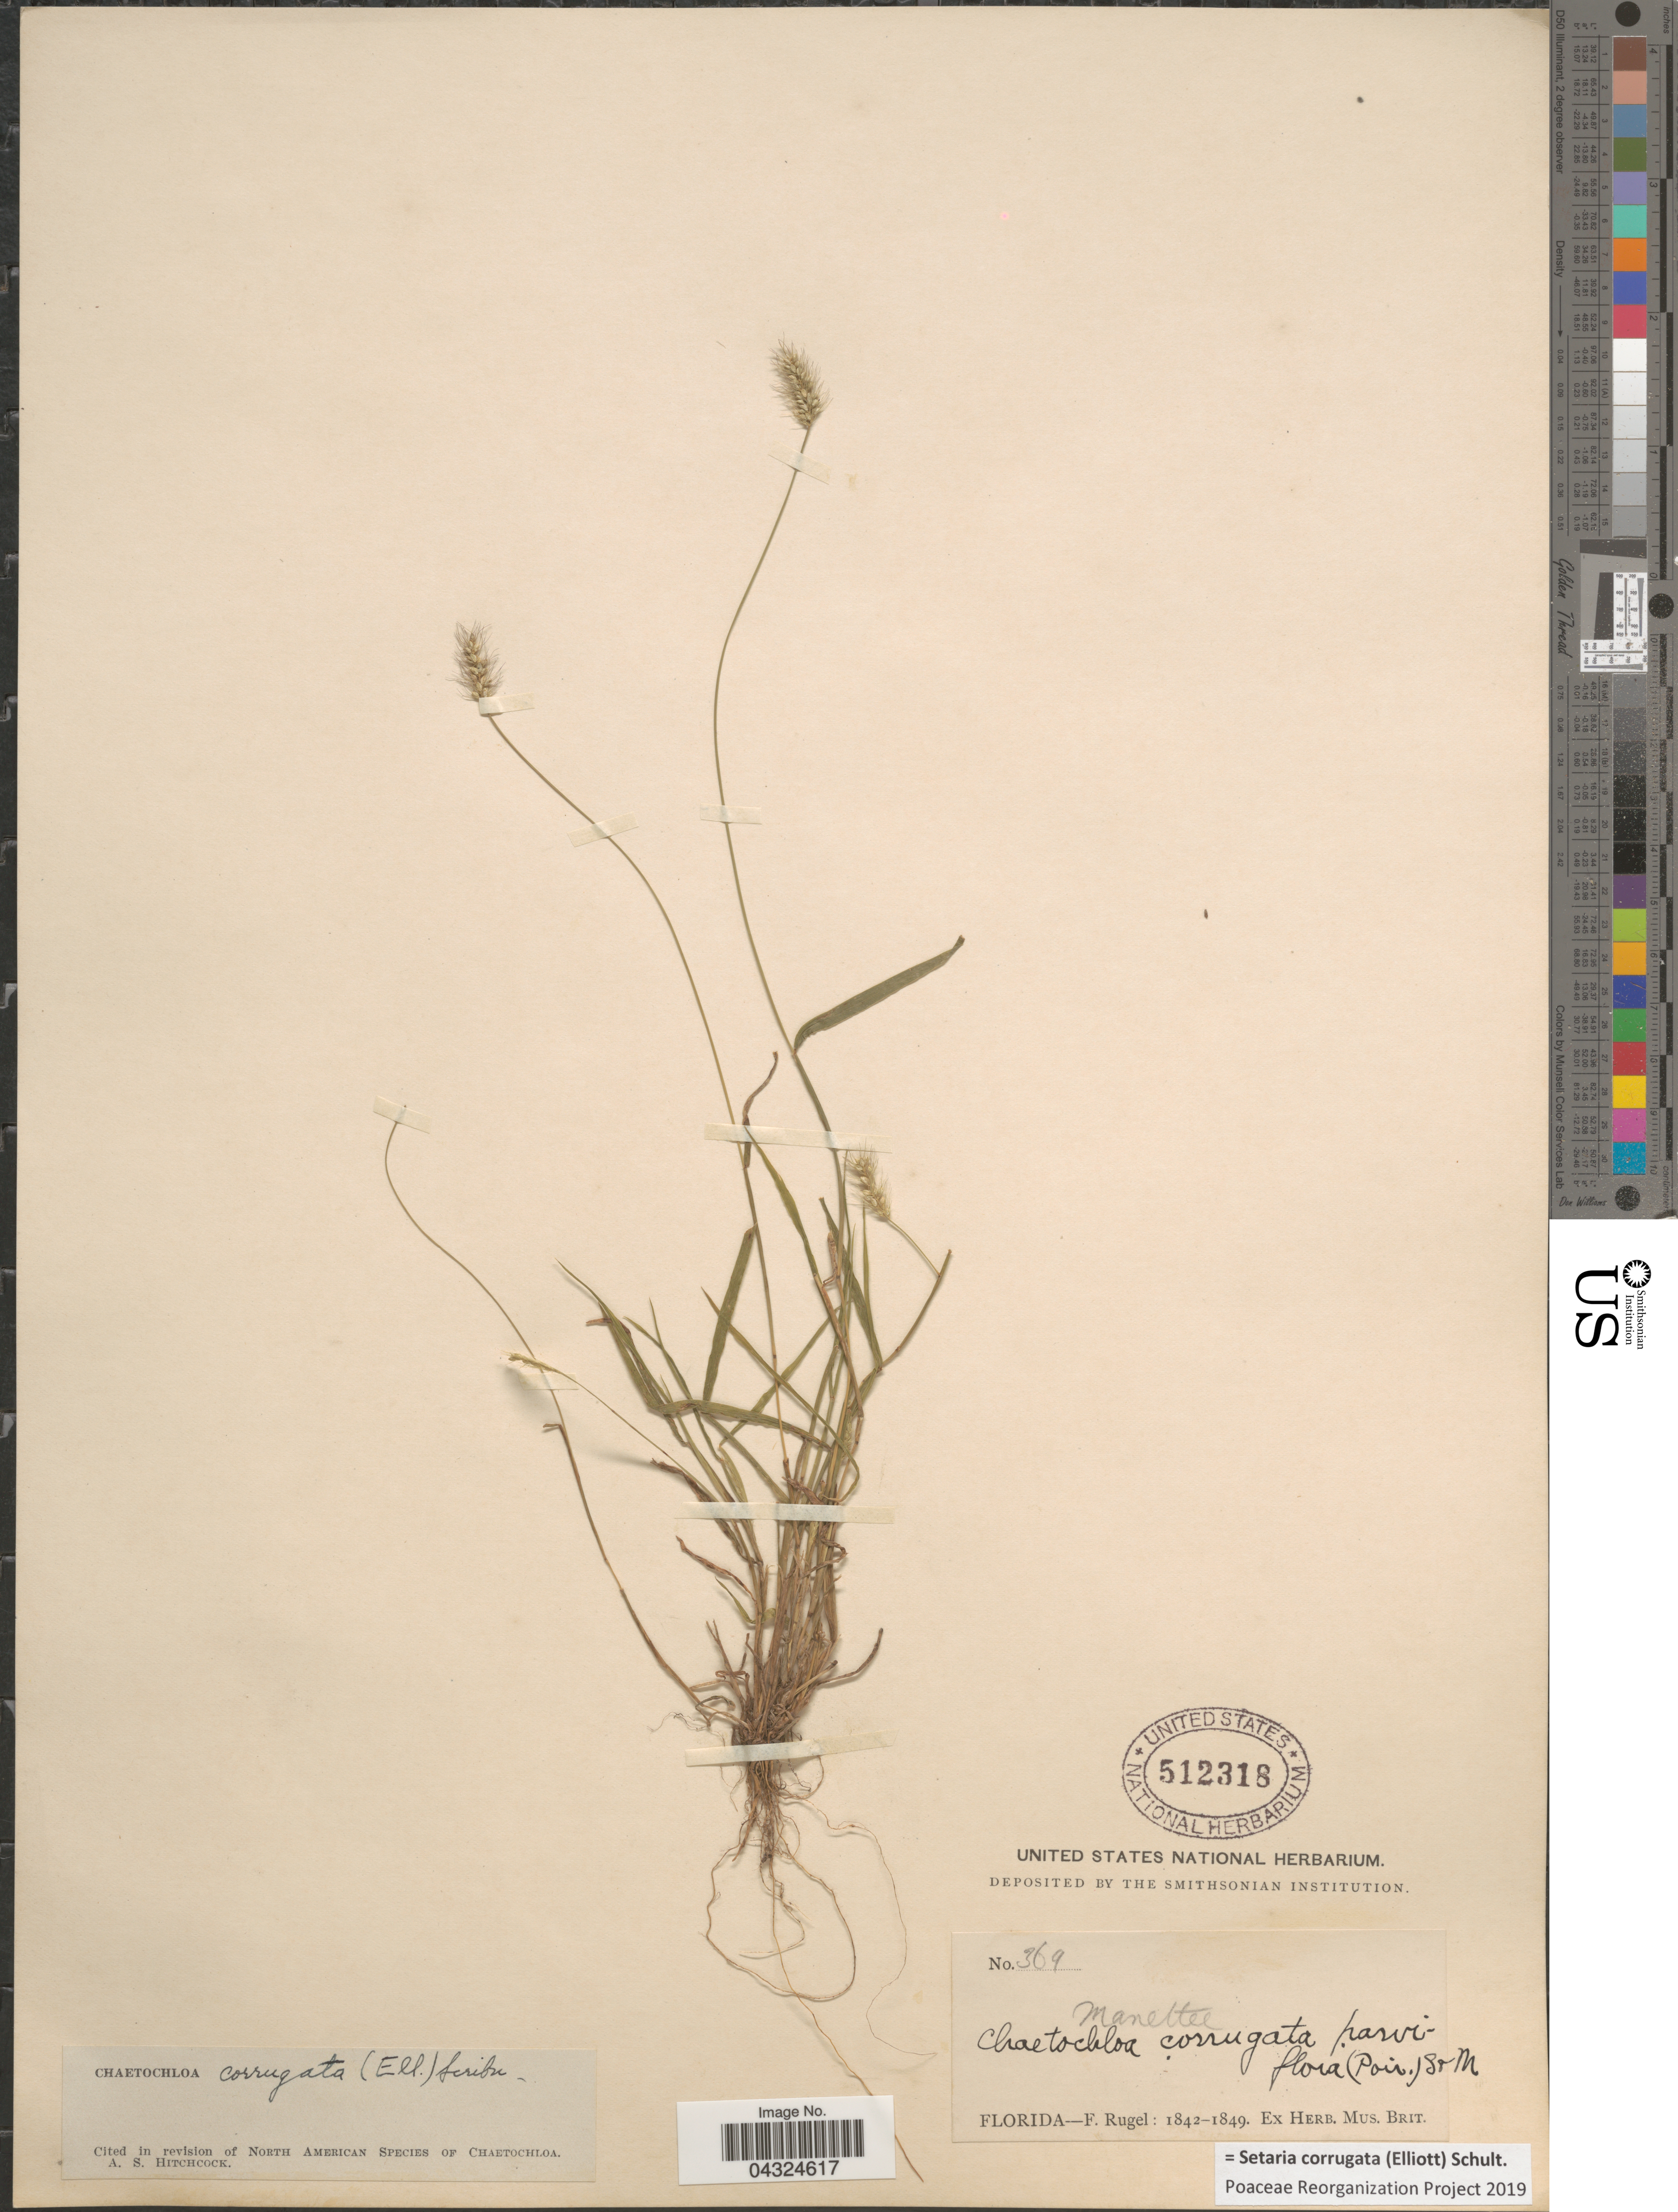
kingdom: Plantae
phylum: Tracheophyta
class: Liliopsida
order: Poales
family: Poaceae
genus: Setaria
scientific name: Setaria corrugata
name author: (Elliott) Schult.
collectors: F. Rugel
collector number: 369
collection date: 1842/1849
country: United States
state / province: Florida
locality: Manettee.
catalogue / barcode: US 512318